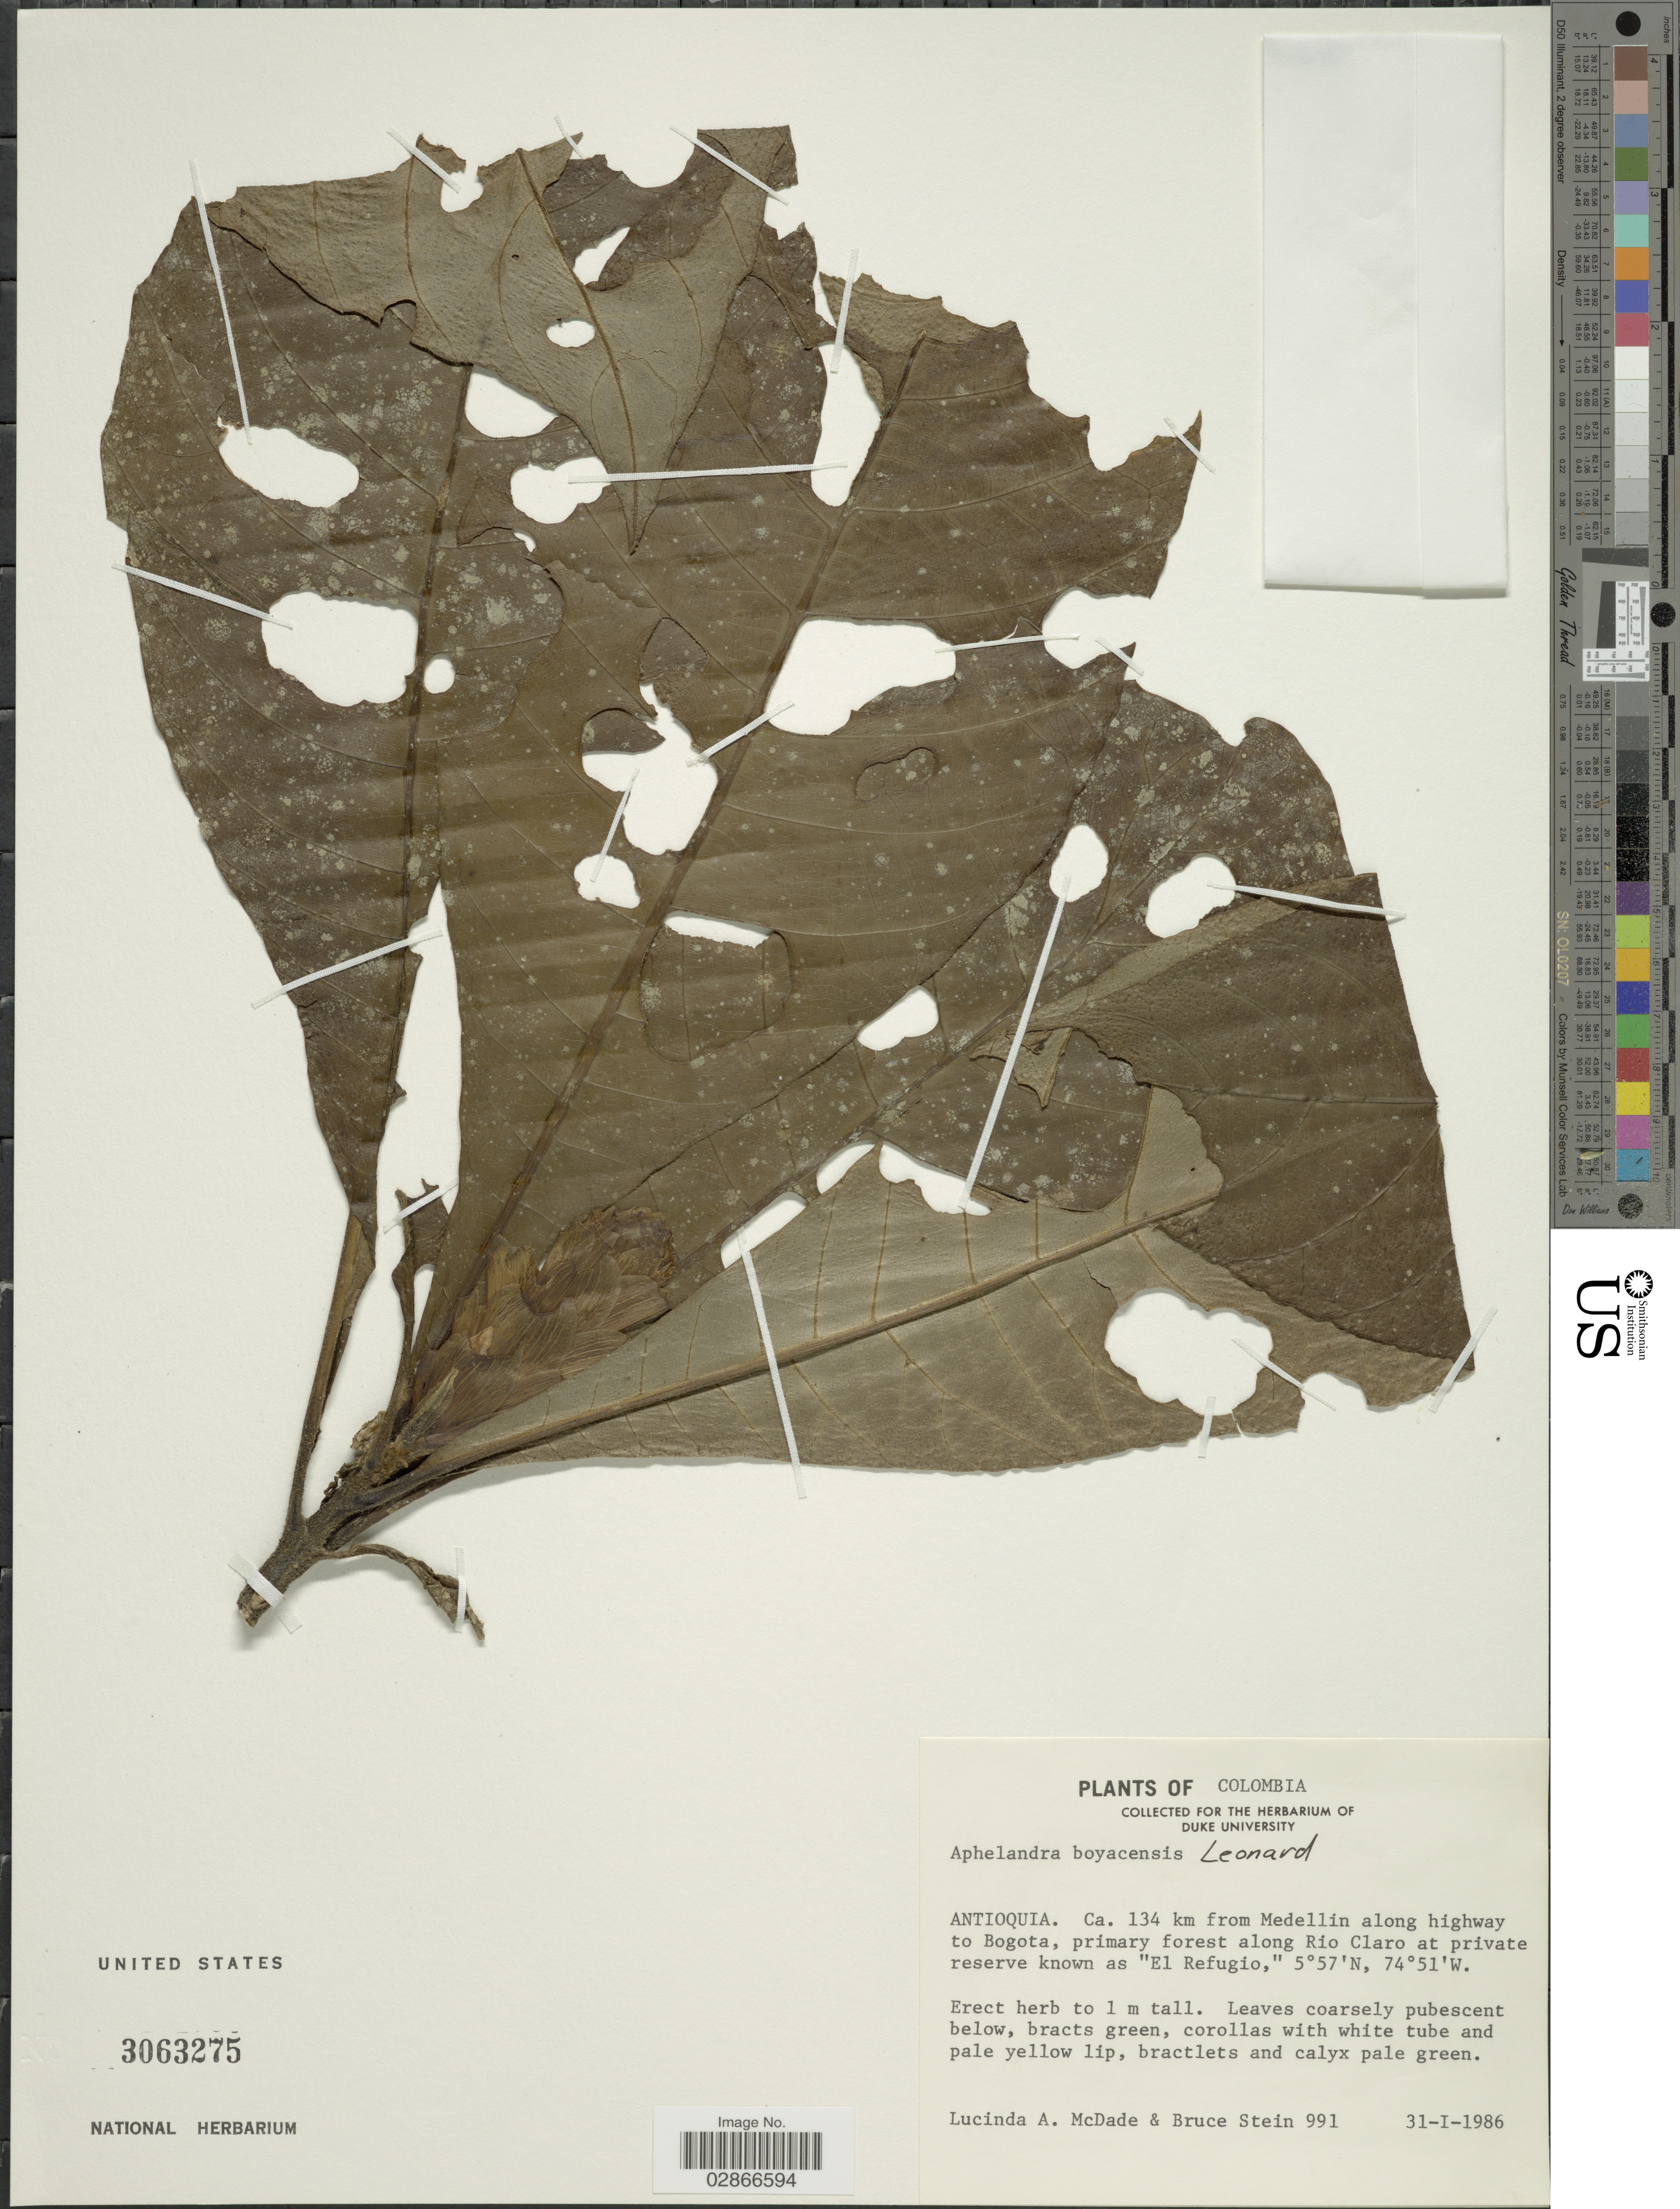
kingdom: Plantae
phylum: Tracheophyta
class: Magnoliopsida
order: Lamiales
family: Acanthaceae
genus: Aphelandra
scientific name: Aphelandra boyacensis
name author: Leonard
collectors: L. McDade & B. A. Stein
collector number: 991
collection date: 1986-01-31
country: Colombia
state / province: Antioquia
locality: Ca. 134 km from Medellin along highway to Bogota, primary forest along Rio Claro at private reserve known as "El Refugio".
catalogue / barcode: US 3063275